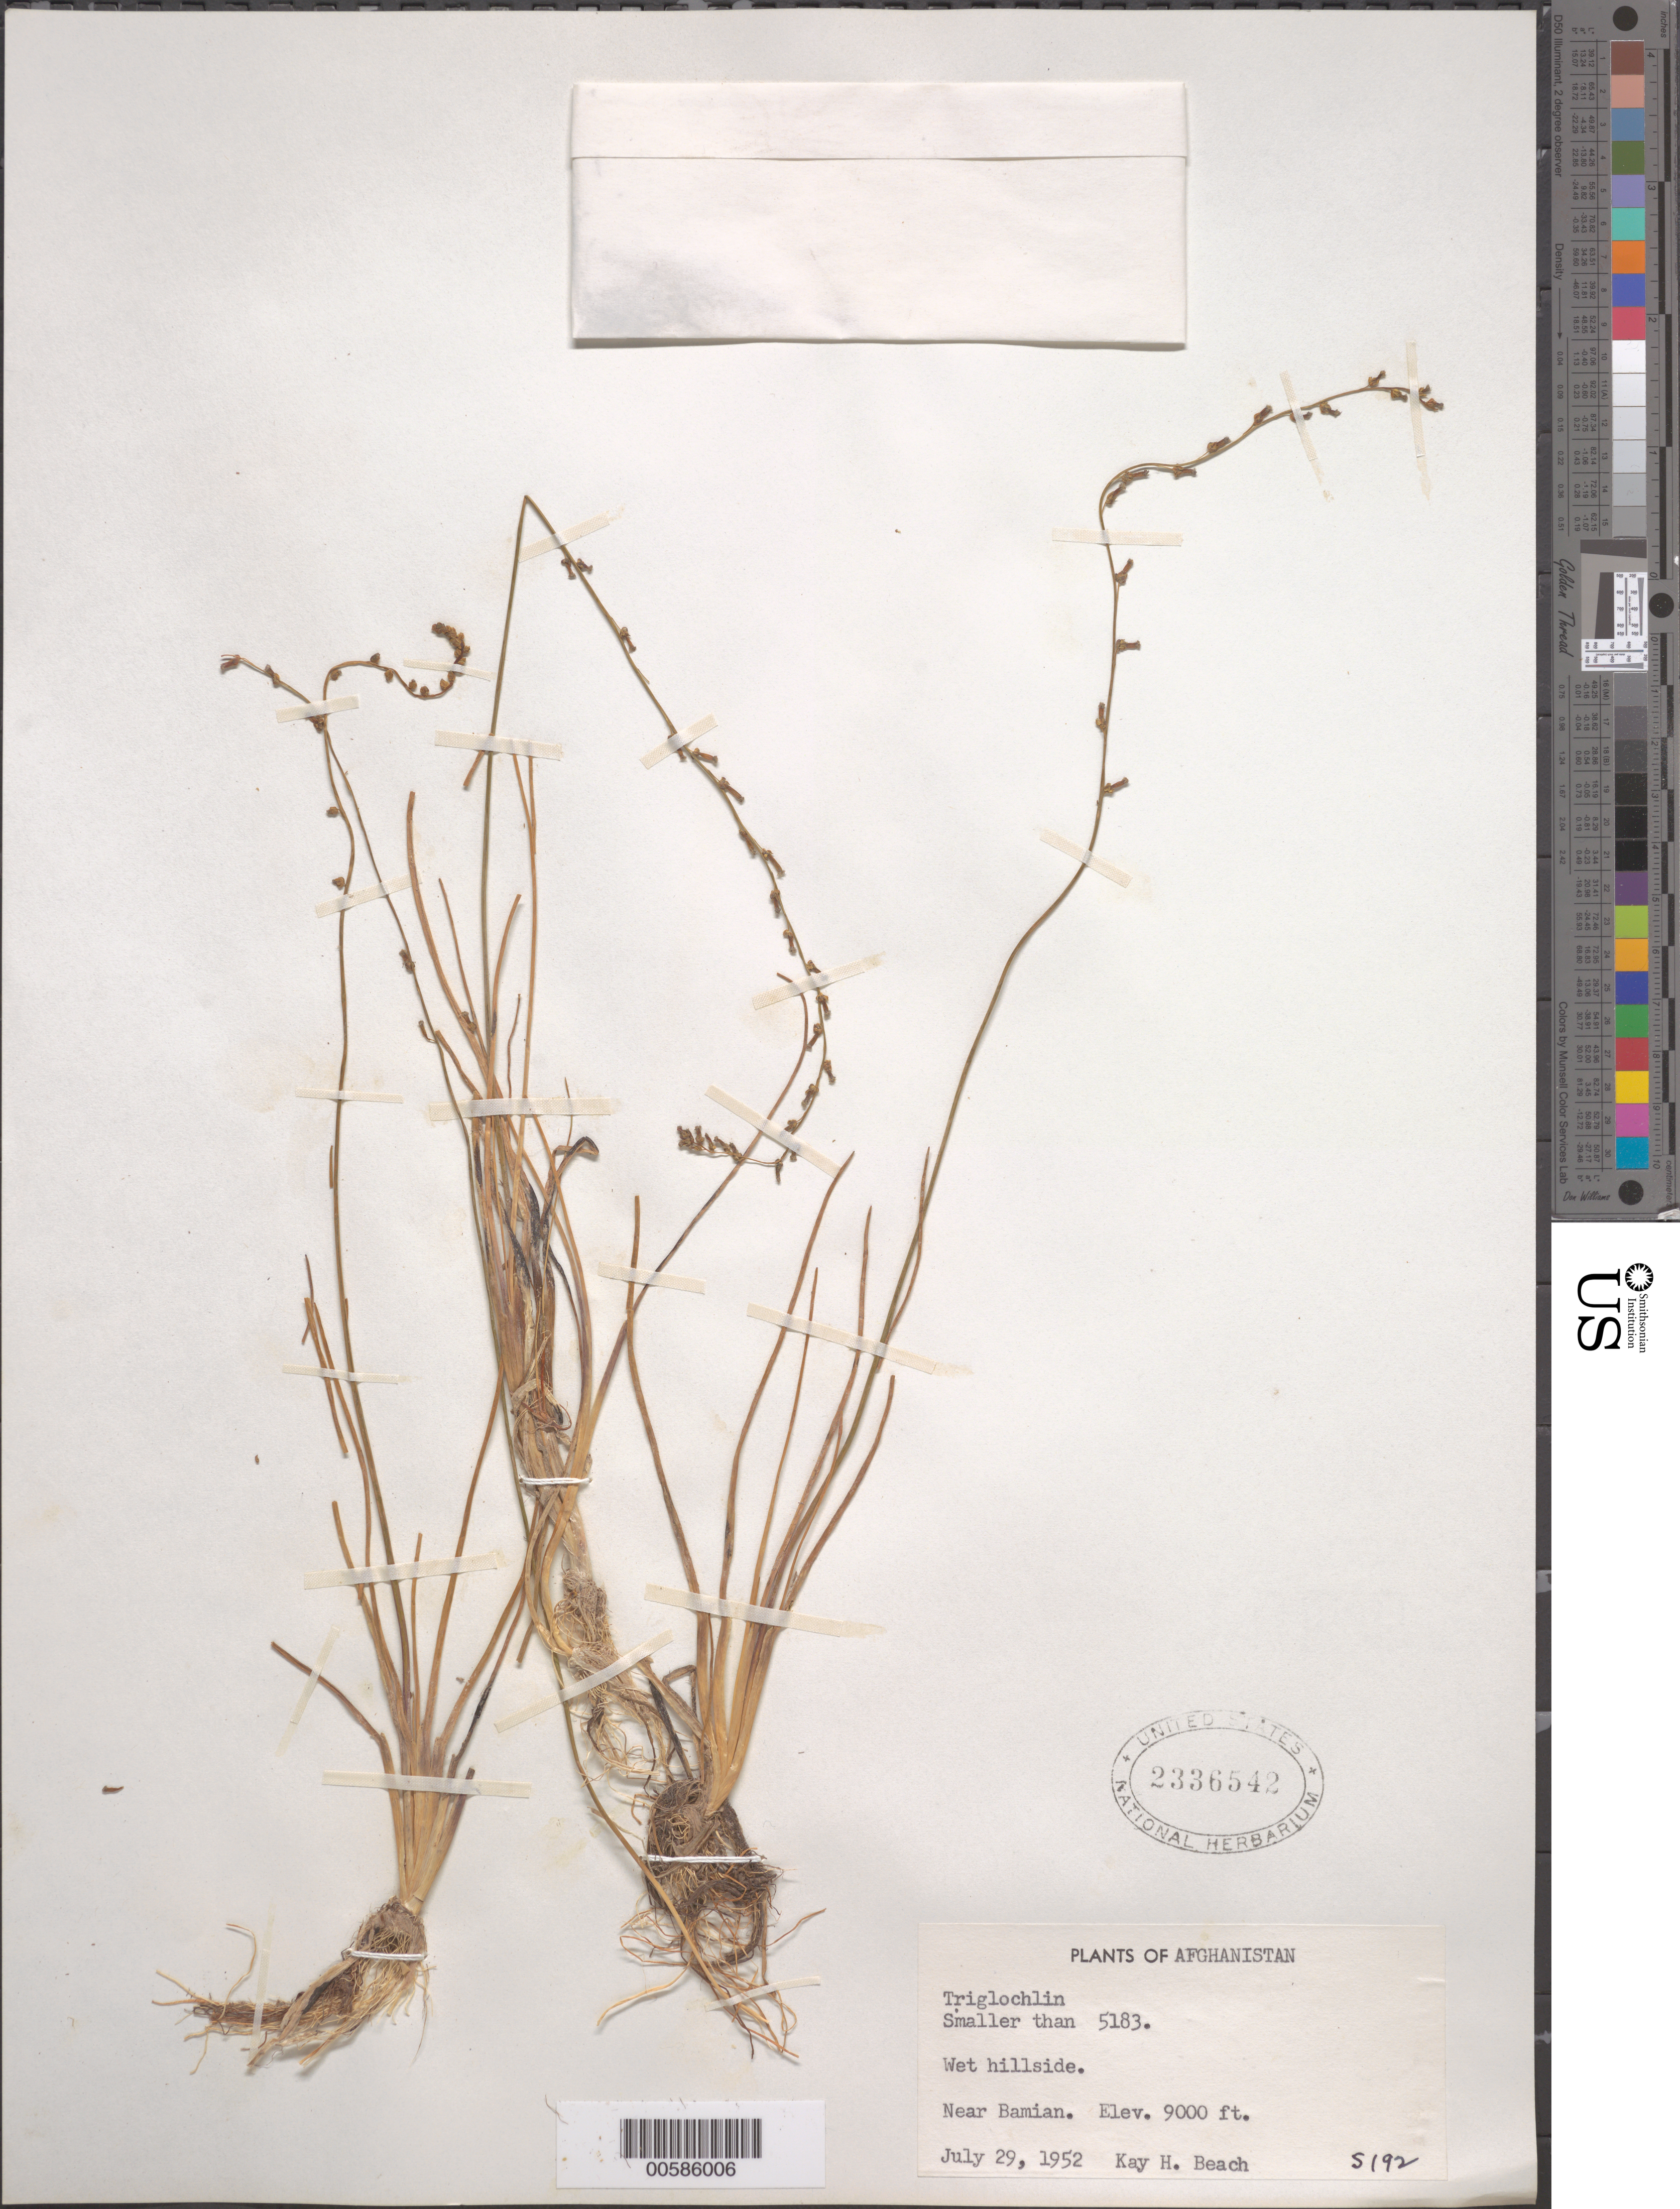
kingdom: Plantae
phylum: Tracheophyta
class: Liliopsida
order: Alismatales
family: Juncaginaceae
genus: Triglochin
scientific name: Triglochin sp.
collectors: K. H. Beach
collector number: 5192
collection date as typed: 29 Jul 1952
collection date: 1952-07-29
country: Afghanistan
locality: Near Bamian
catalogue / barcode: US 2336542